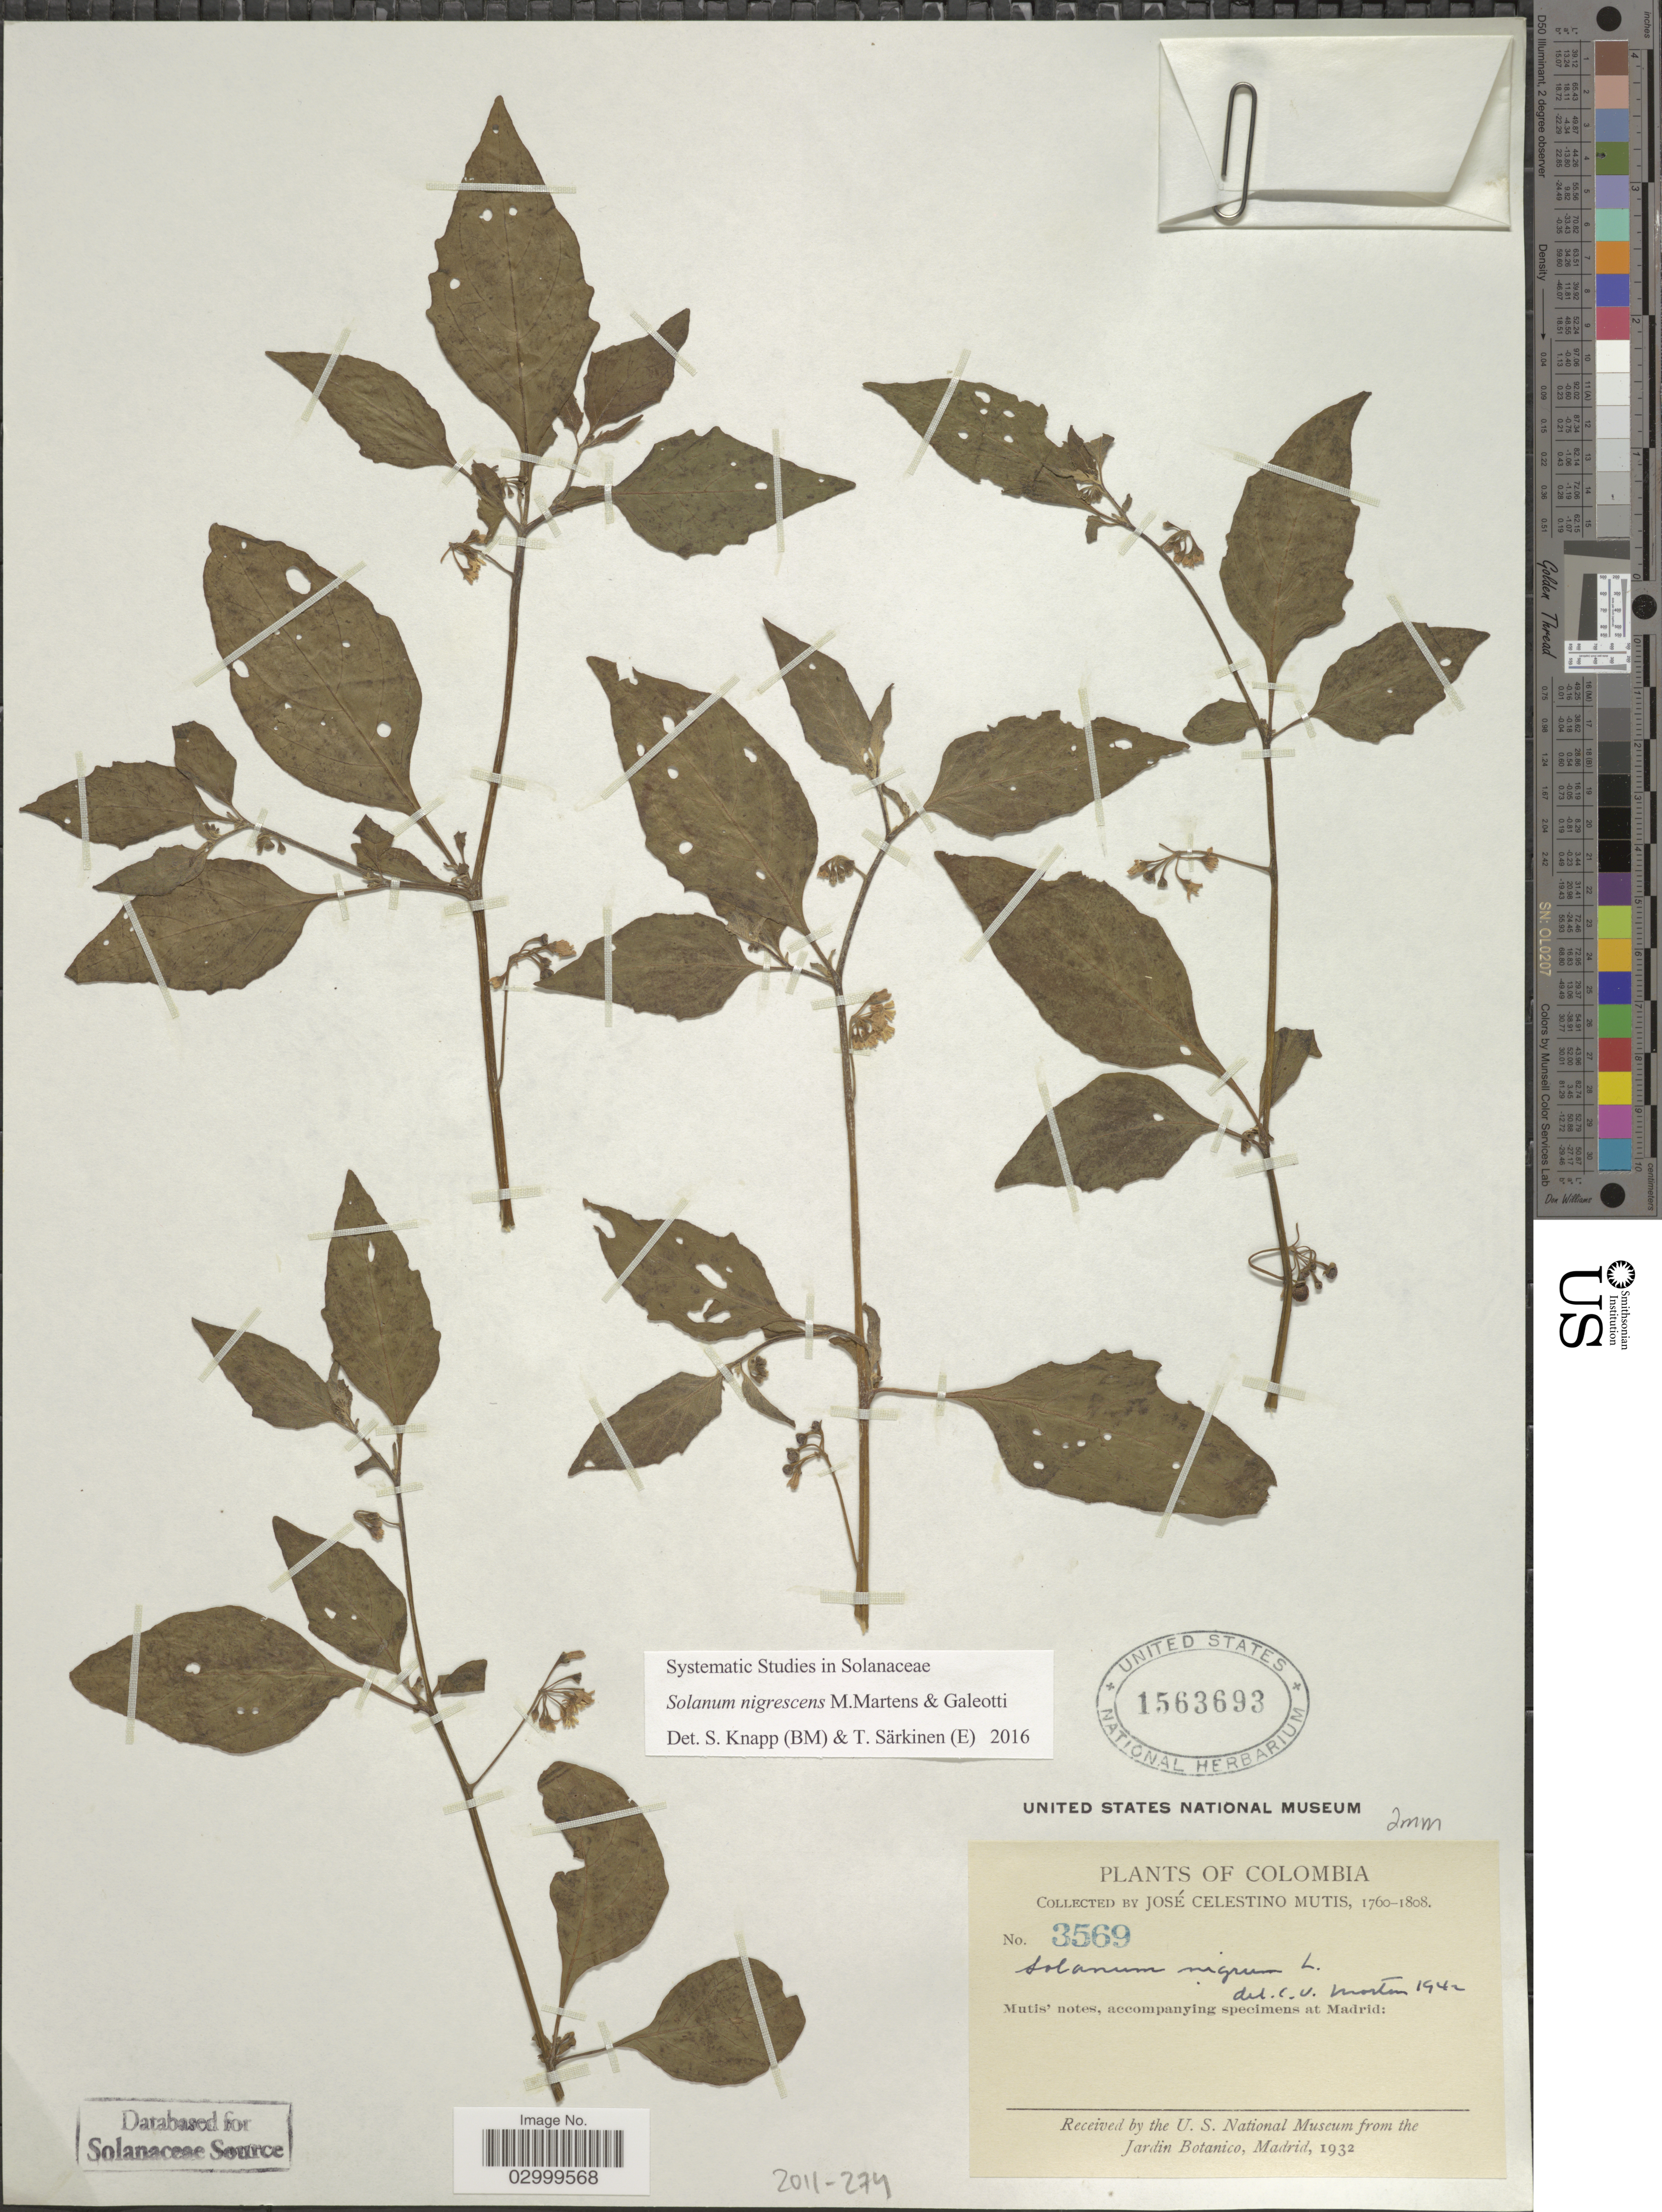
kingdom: Plantae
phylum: Tracheophyta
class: Magnoliopsida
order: Solanales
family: Solanaceae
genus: Solanum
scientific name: Solanum nigrescens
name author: M. Martens & Galeotti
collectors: J. C. B. Mutis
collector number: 3569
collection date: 1760/1808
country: Colombia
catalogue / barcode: US 1563693